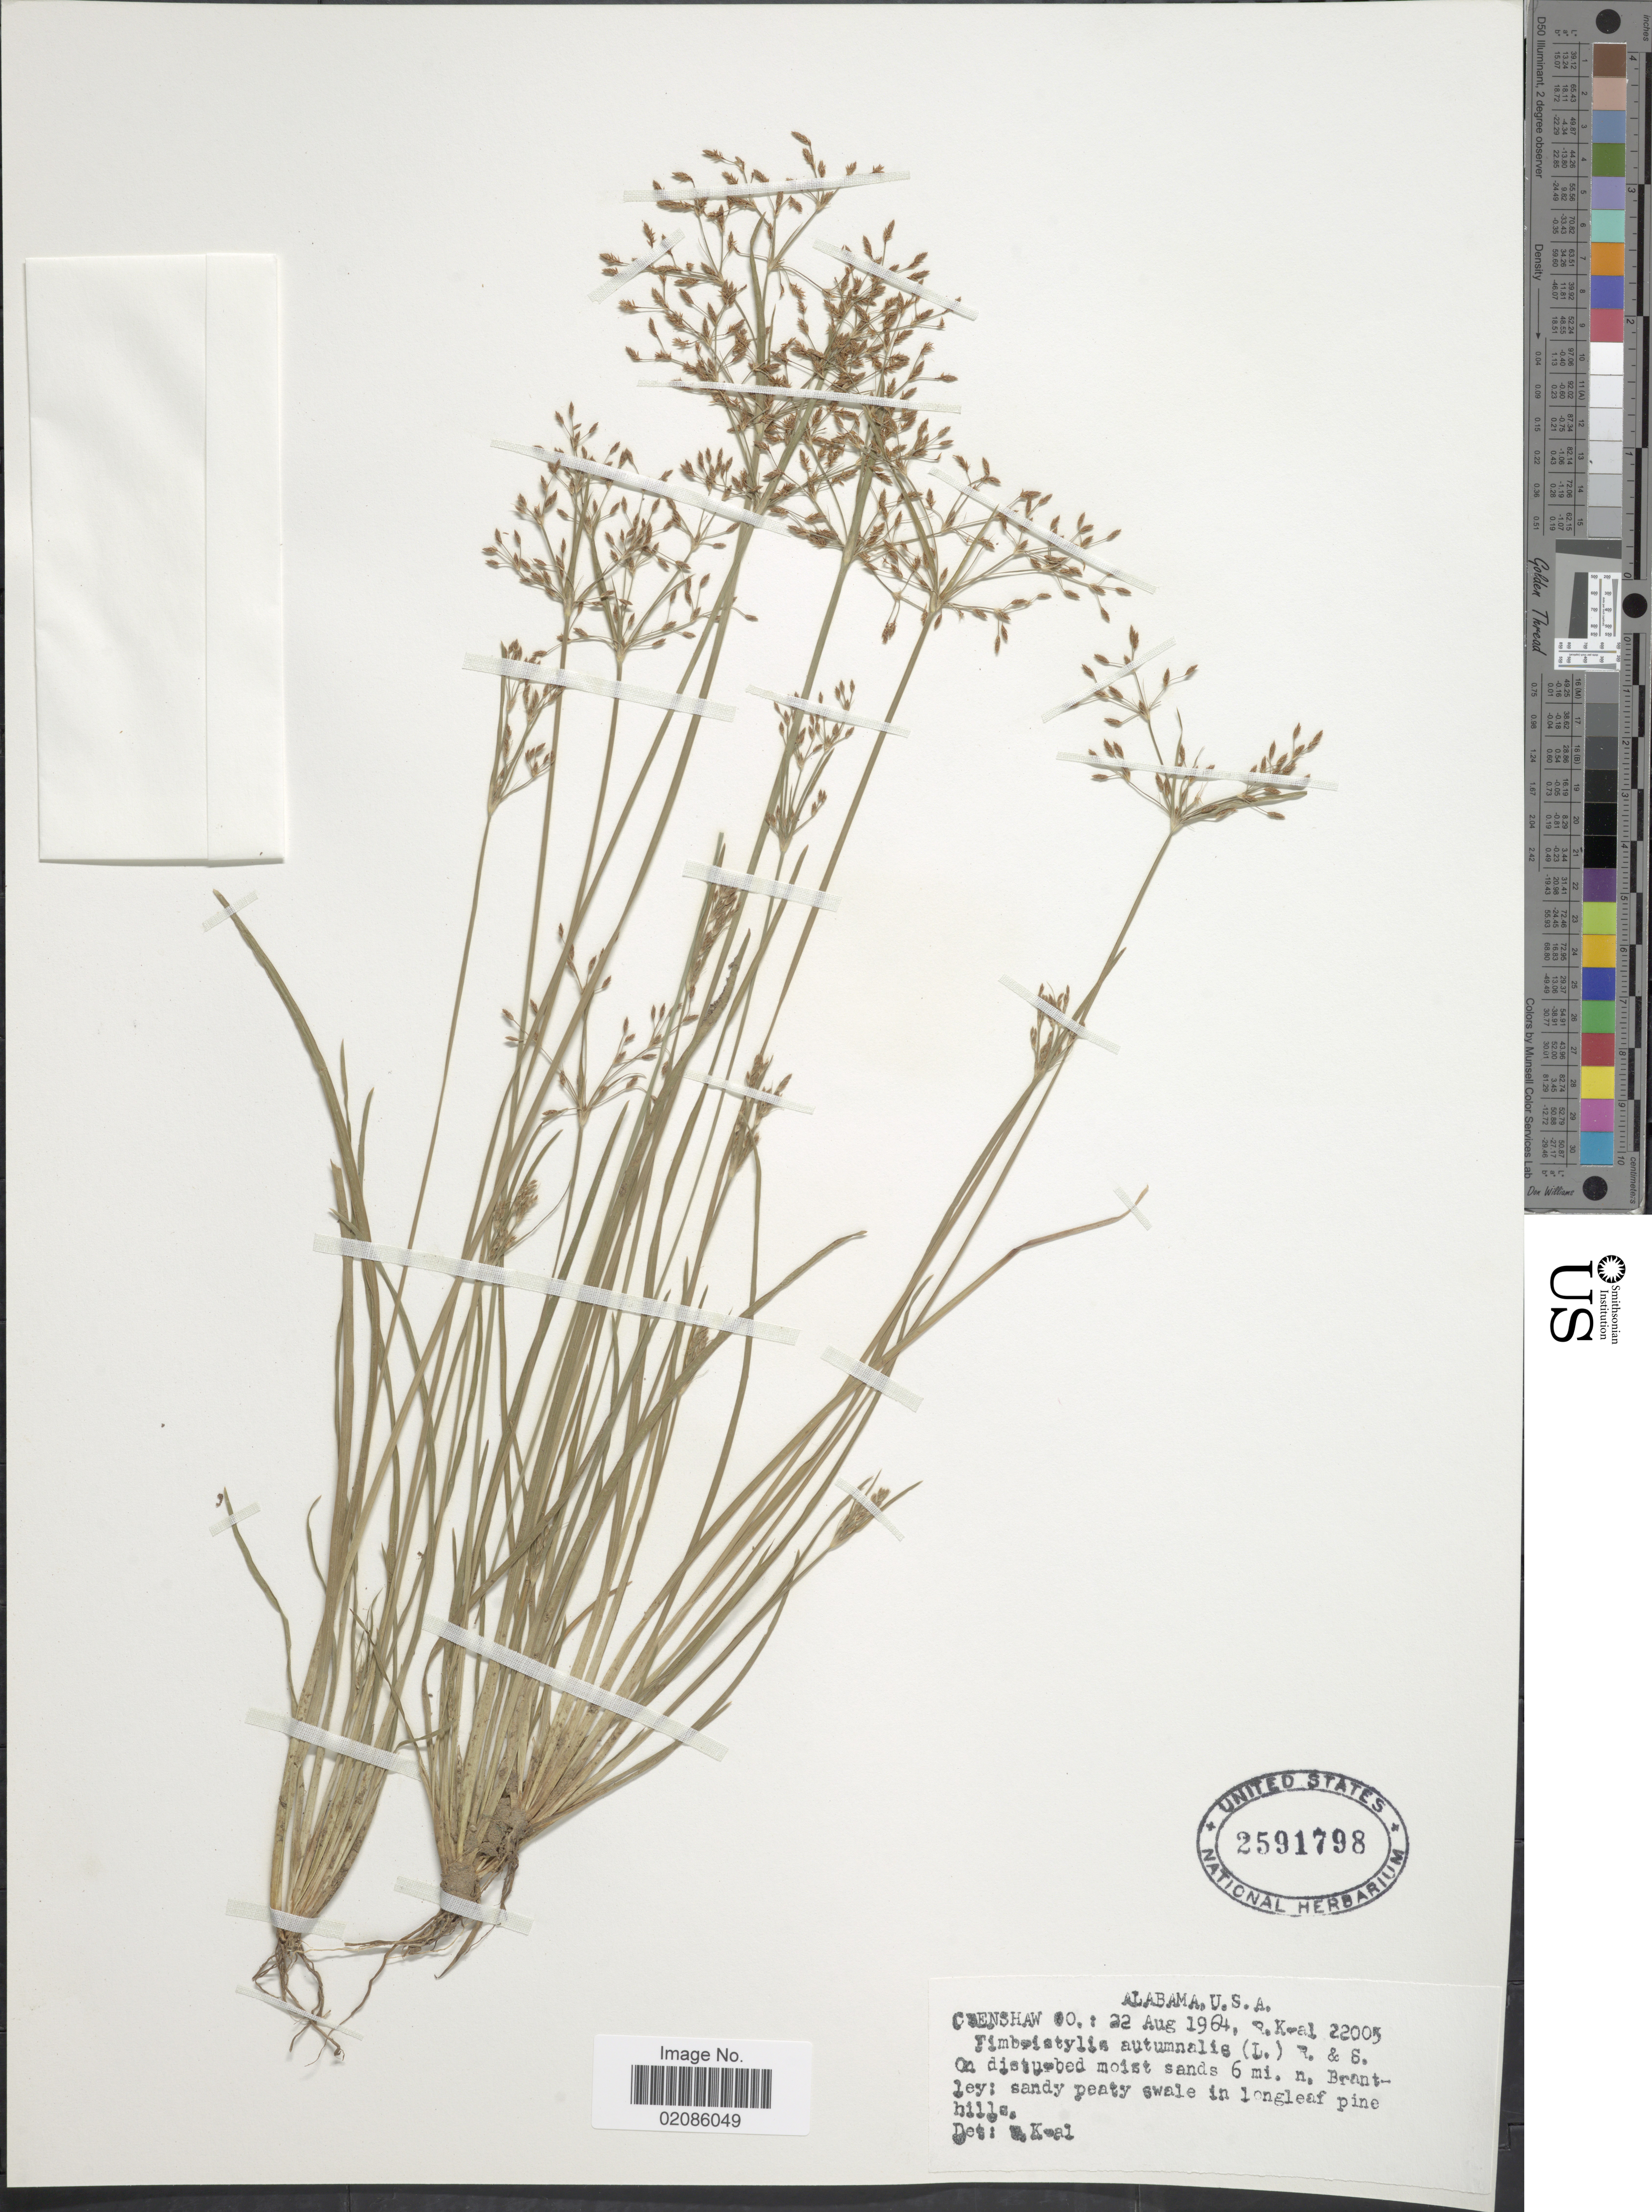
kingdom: Plantae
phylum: Tracheophyta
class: Liliopsida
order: Poales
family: Cyperaceae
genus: Fimbristylis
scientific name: Fimbristylis autumnalis (L.) Roem. & Schult.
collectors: R. Kral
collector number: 22005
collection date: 1964-08-22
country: United States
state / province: Alabama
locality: Crenshaw Co. On disturbed moist sands 6 mi. n. Brantley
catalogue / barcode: US 2591798